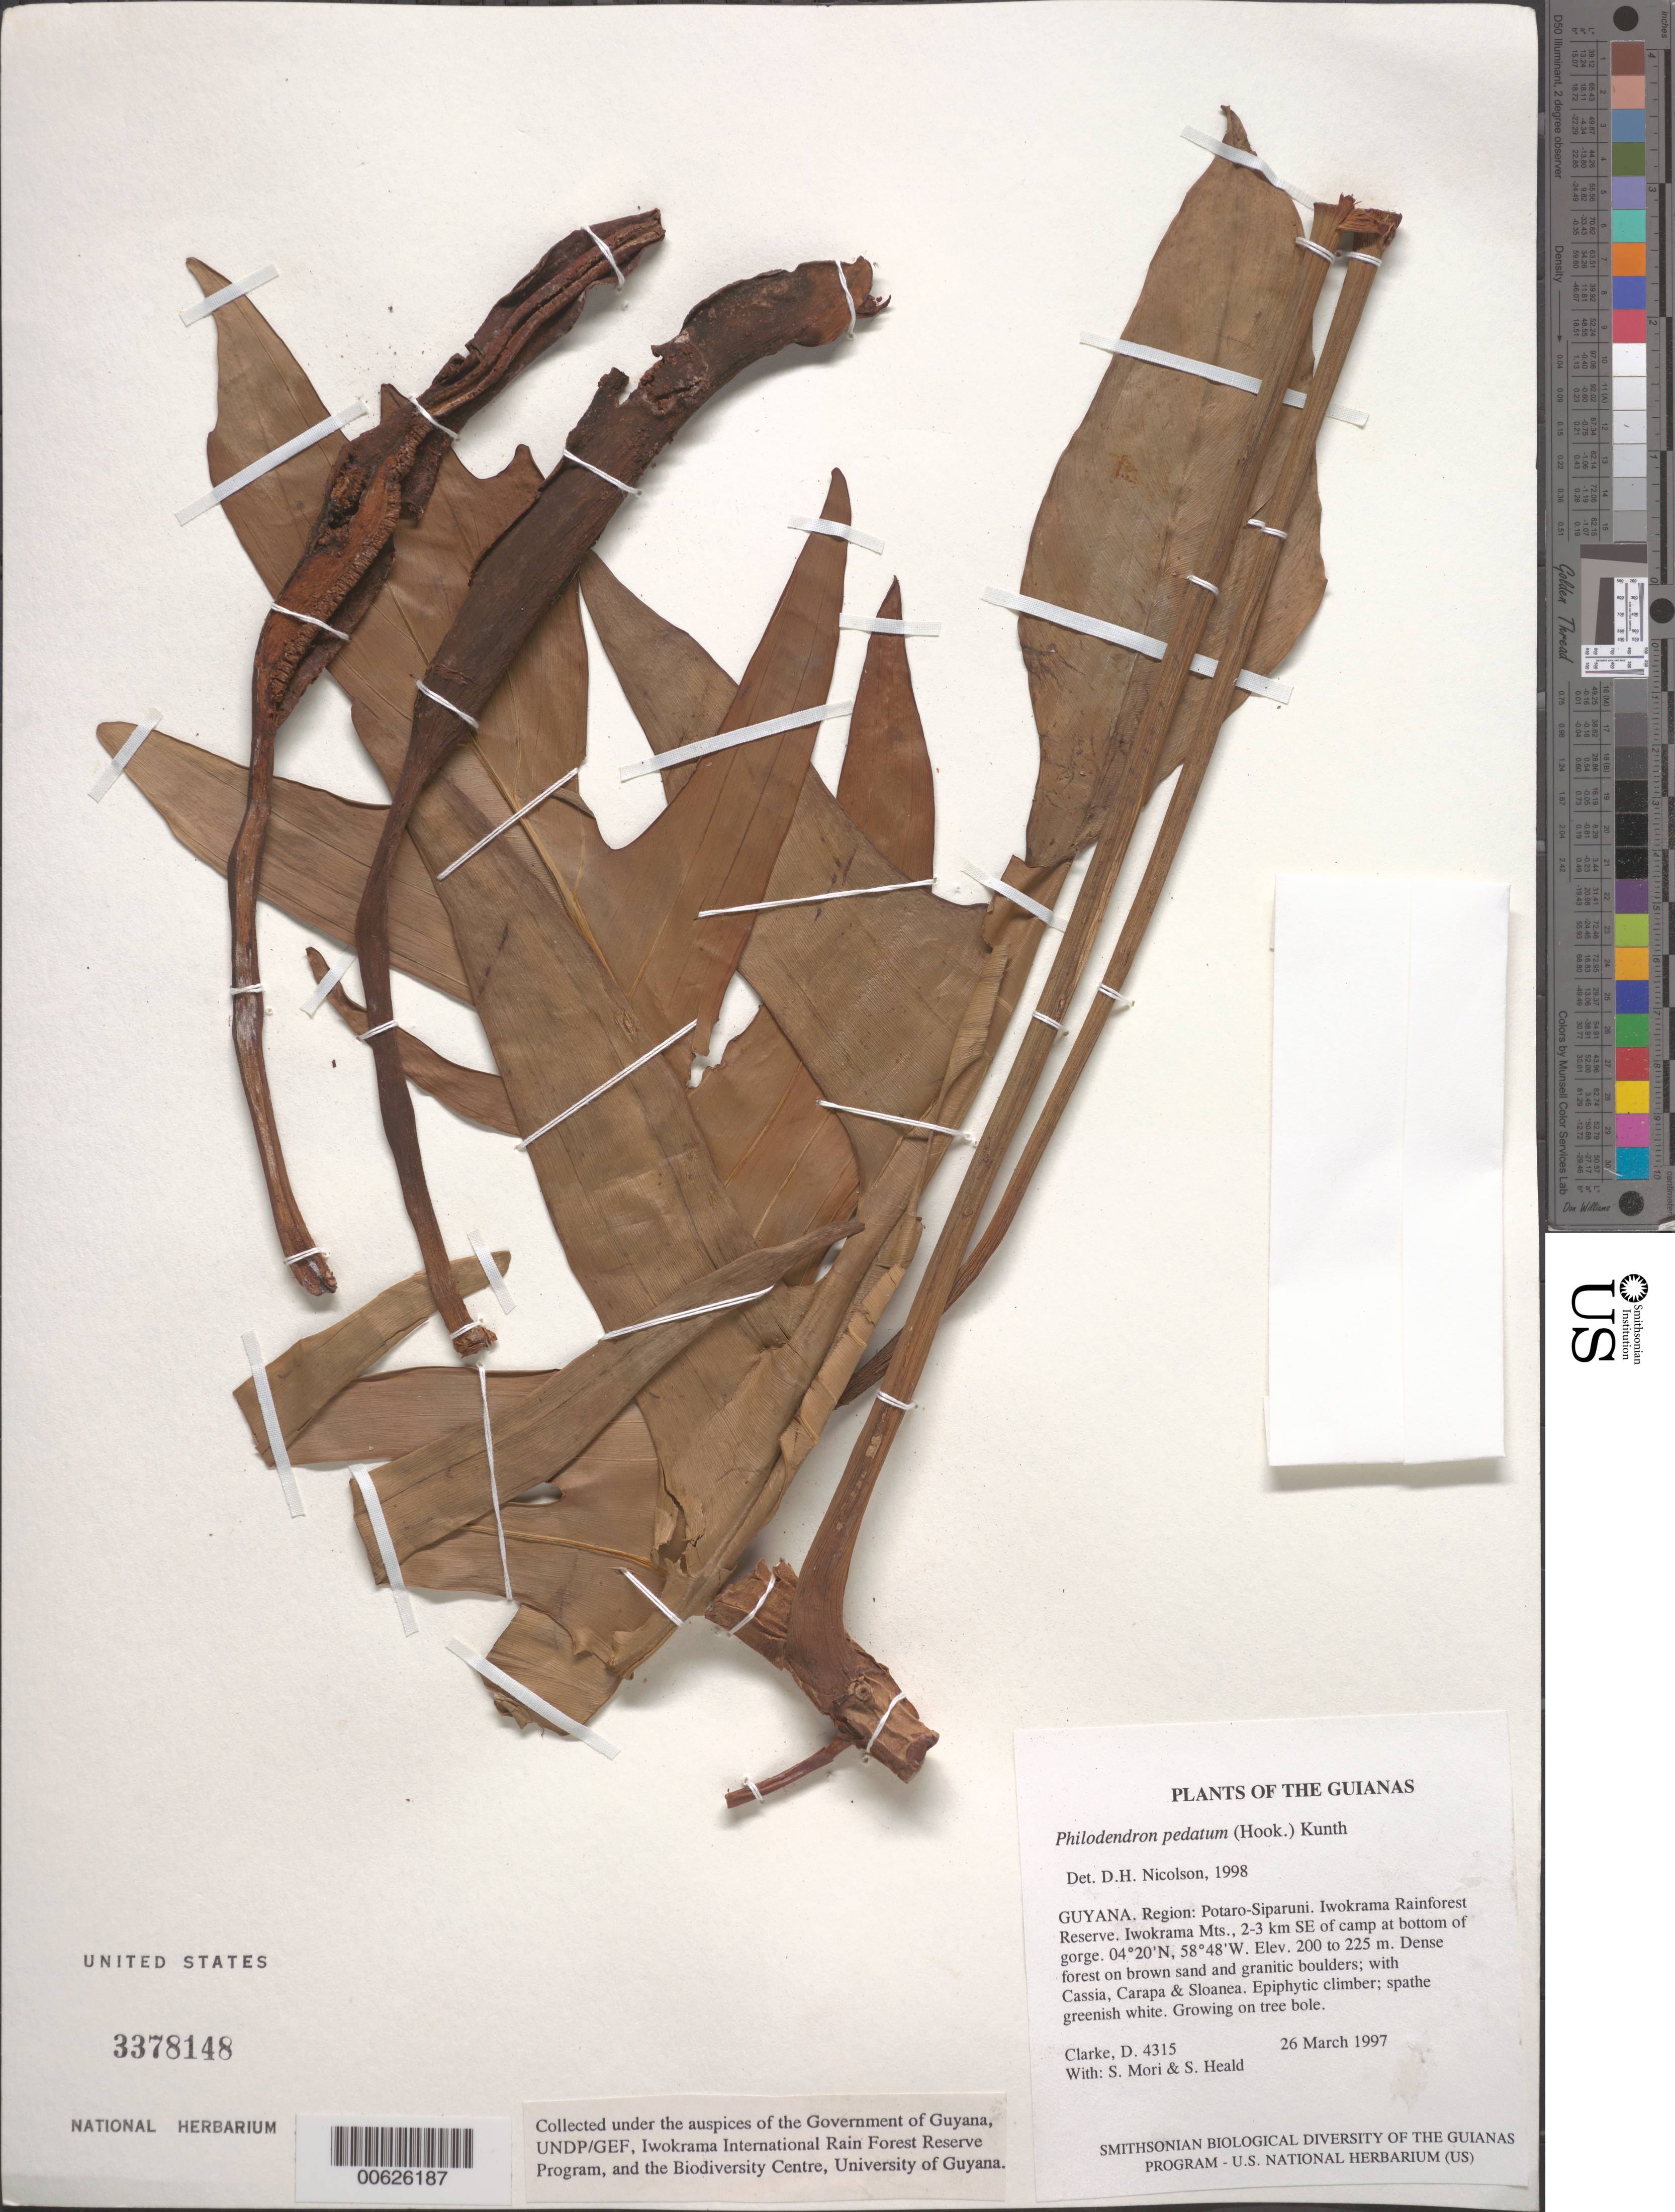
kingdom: Plantae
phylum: Tracheophyta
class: Liliopsida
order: Alismatales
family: Araceae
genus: Philodendron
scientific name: Philodendron pedatum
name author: (Hook.) Kunth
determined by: Nicolson, Dan H.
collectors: H. D. Clarke, S. Mori & S. Heald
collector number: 4315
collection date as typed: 26 March 1997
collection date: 1997-03-26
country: Guyana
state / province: Potaro-Siparuni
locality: Iwokrama Rainforest Reserve. Iwokrama Mts., 2-3 km SE of camp at bottom of gorge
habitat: Dense forest on brown sand and granitic boulders; with Cassia, Carapa & Sloanea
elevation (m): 200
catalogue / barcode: US 3378148